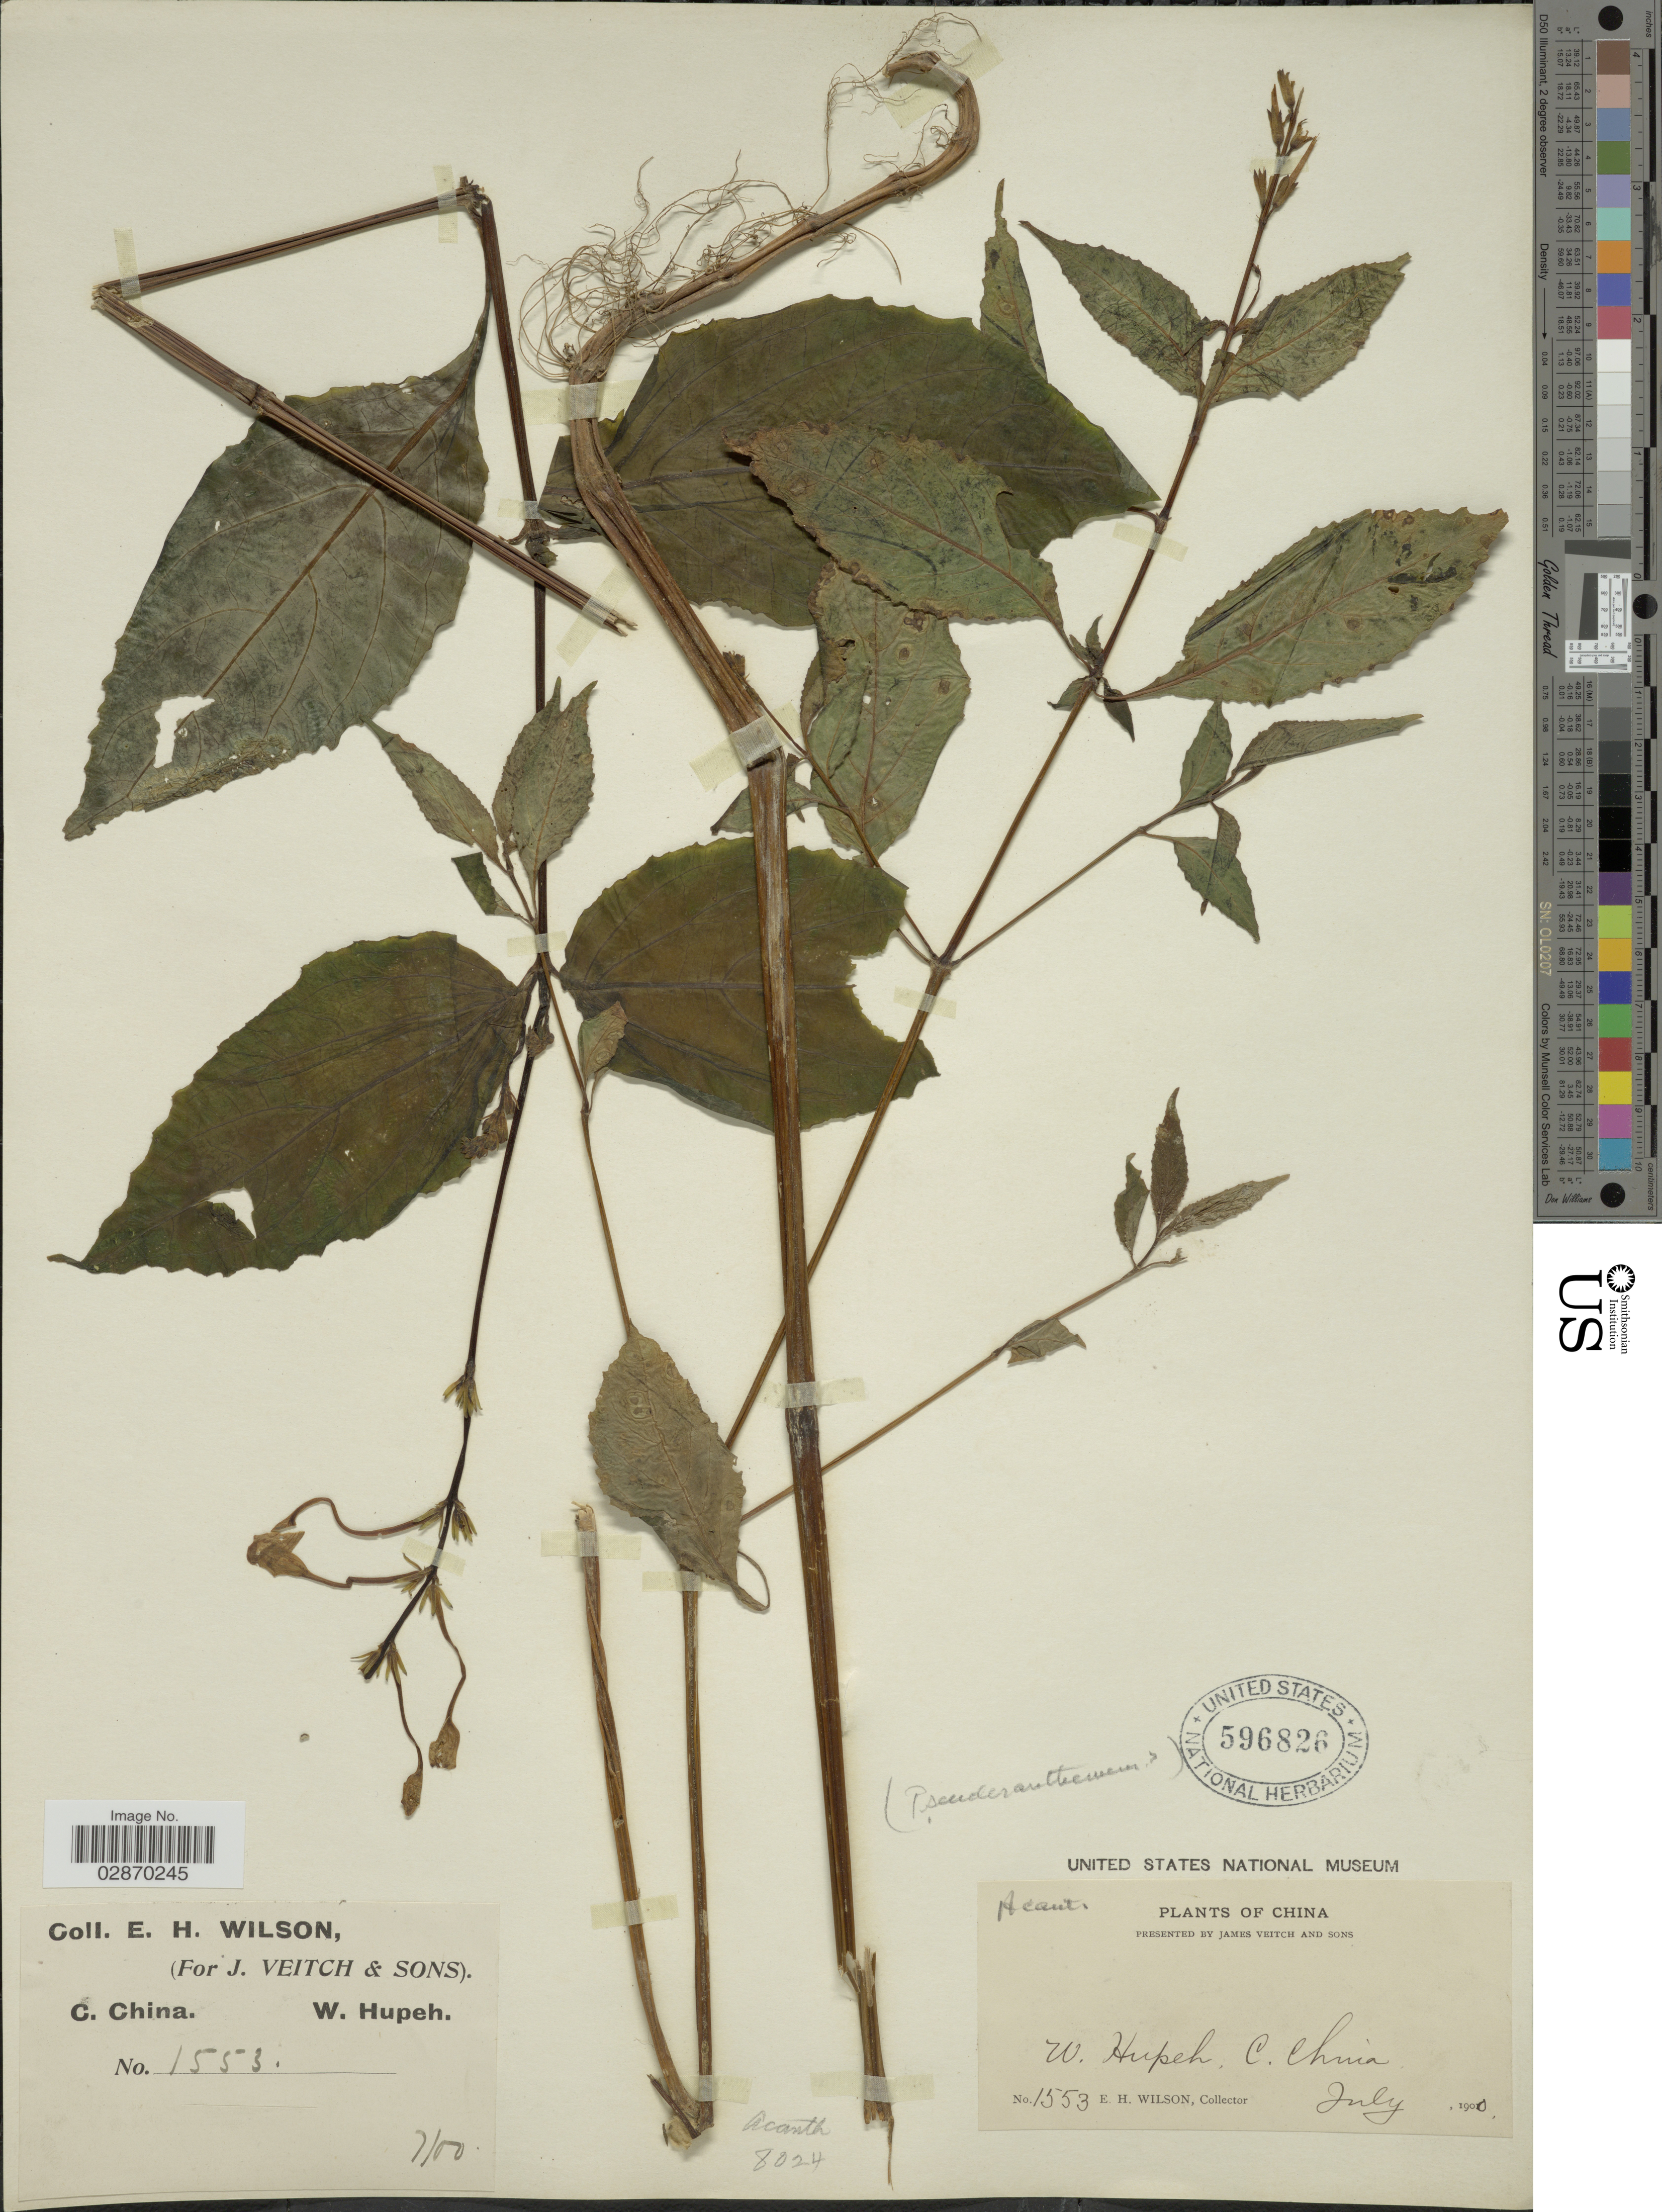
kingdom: Plantae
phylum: Tracheophyta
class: Magnoliopsida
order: Lamiales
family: Acanthaceae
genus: Pseuderanthemum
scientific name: Pseuderanthemum sp.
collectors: E. Wilson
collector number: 1553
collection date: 1900-07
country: China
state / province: Hubei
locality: C. China. W. Hupeh.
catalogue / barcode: US 596826